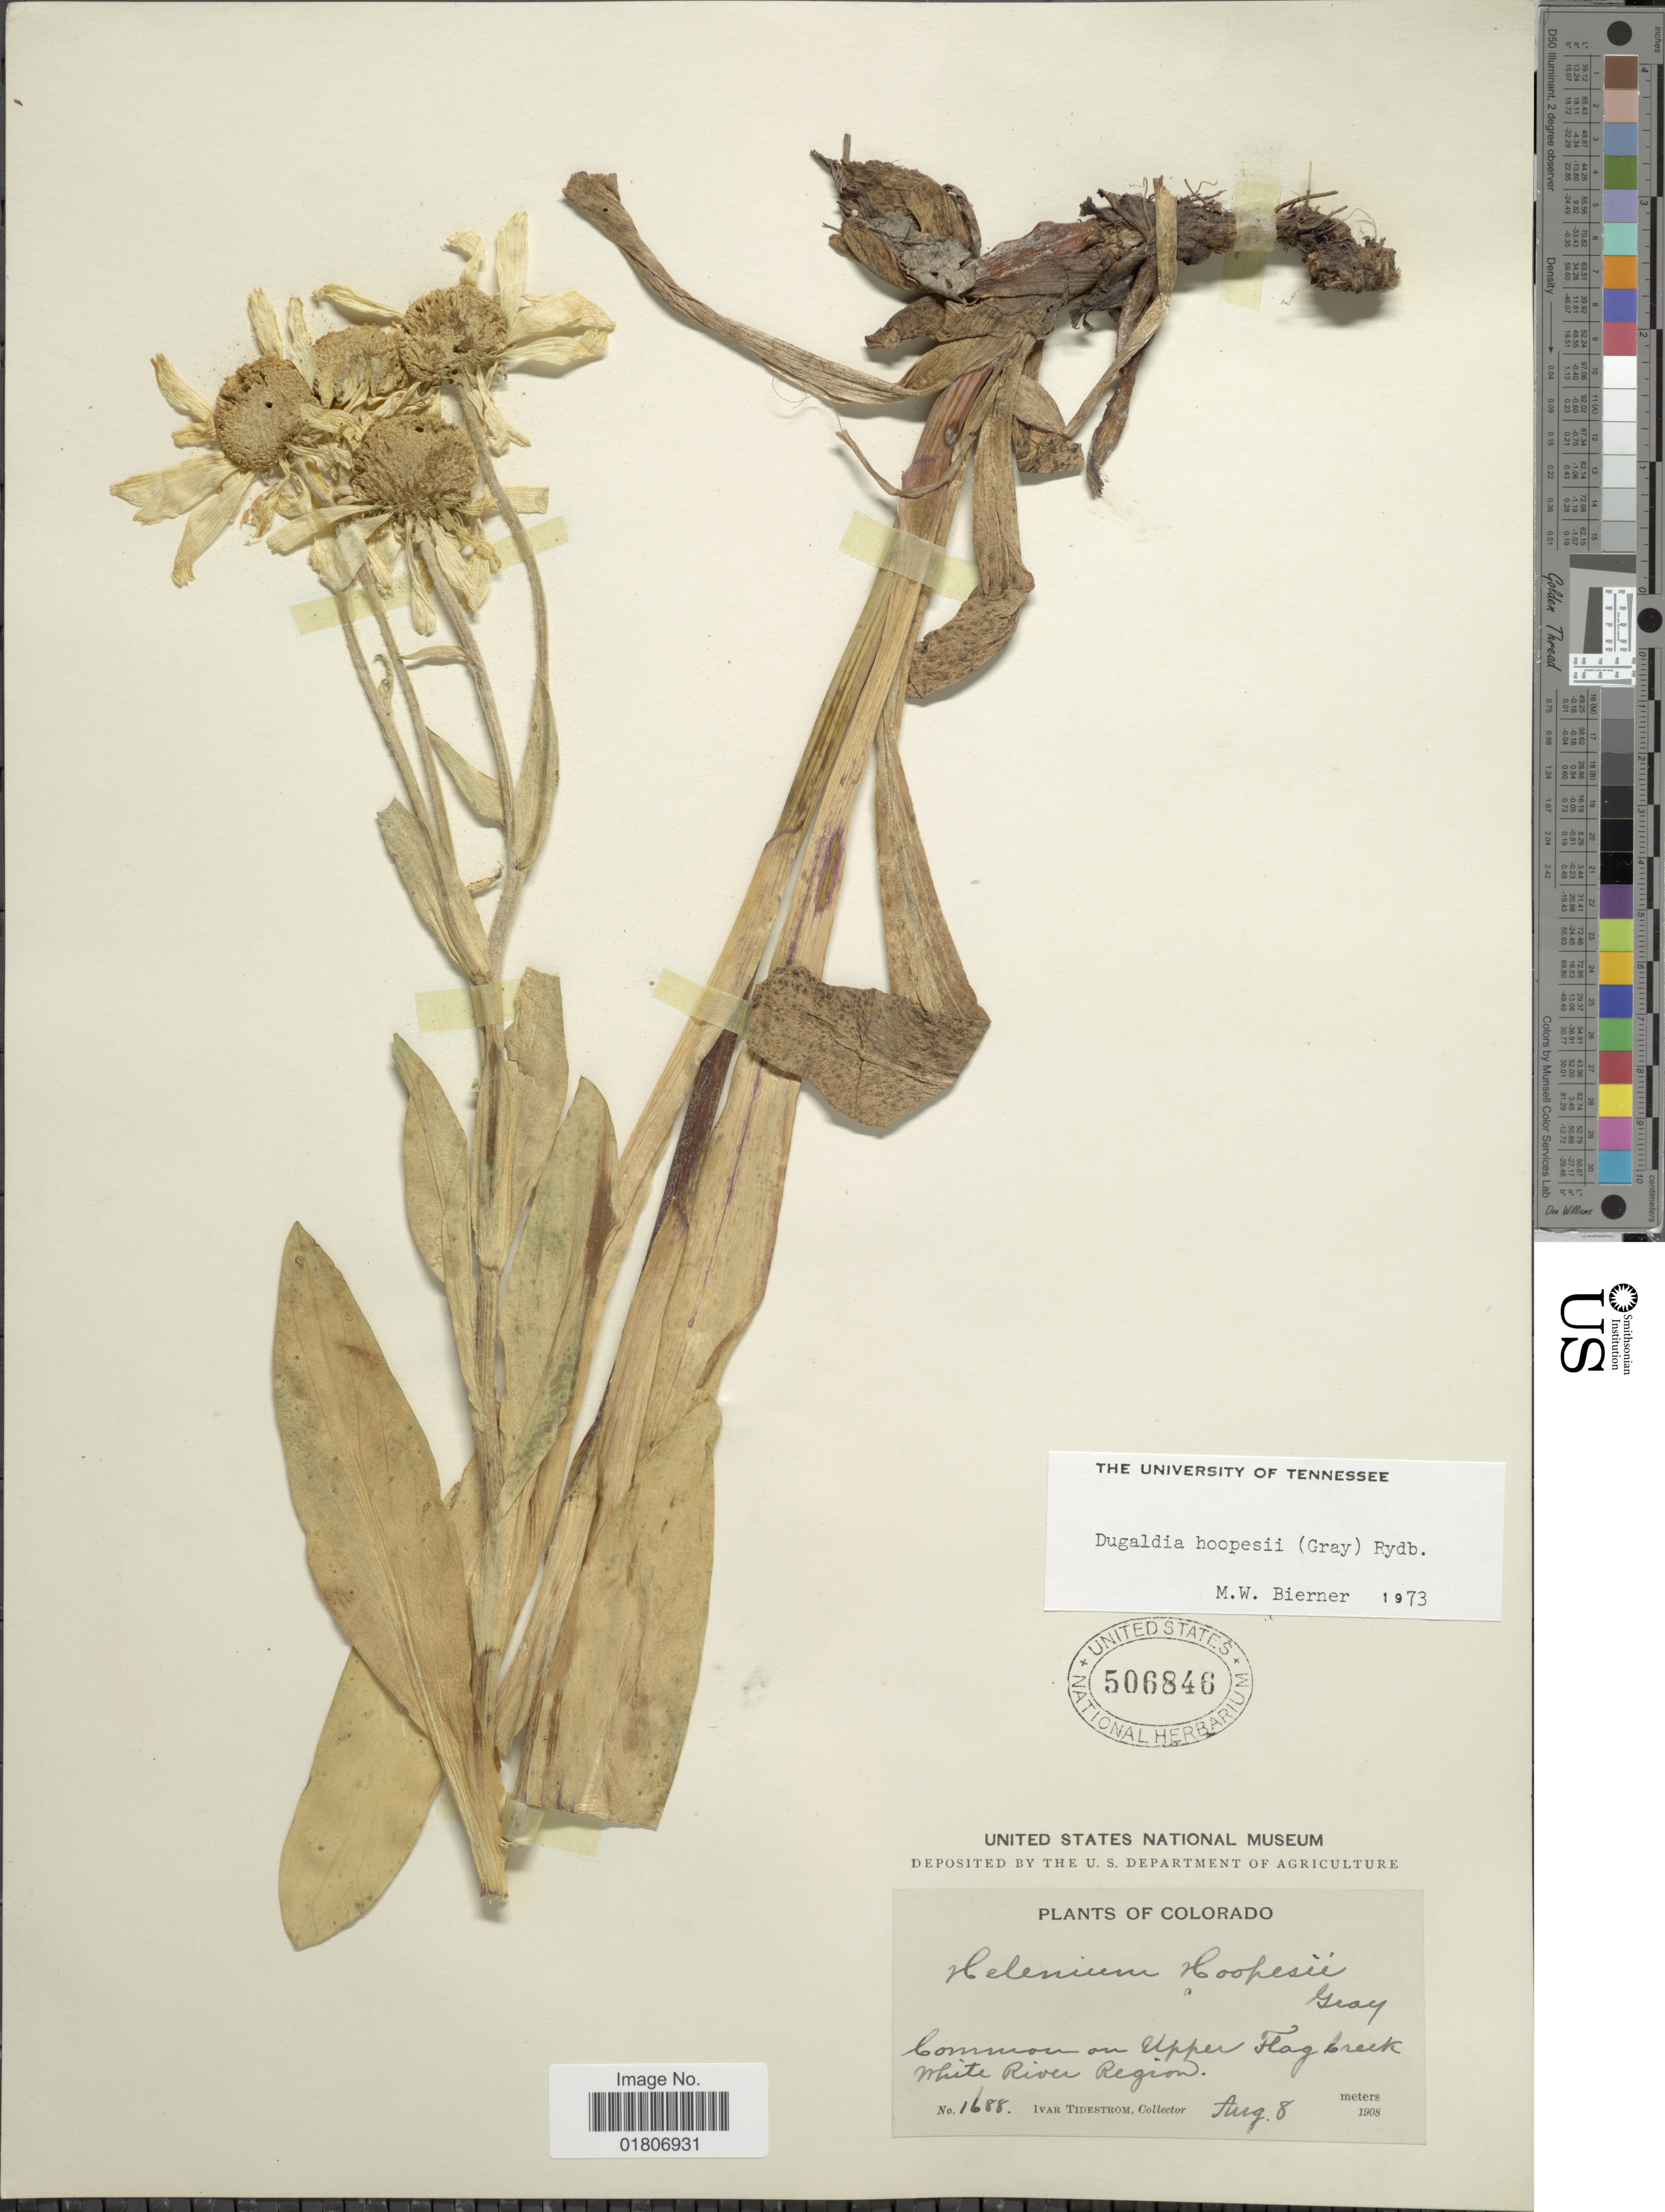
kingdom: Plantae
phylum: Tracheophyta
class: Magnoliopsida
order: Asterales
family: Asteraceae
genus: Dugaldia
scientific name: Dugaldia hoopesii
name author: (A. Gray) Rydb.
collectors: I. F. Tidestrom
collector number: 1688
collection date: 1908-08-08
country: United States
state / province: Colorado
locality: Upper Flag Creek White River Region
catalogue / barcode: US 506846